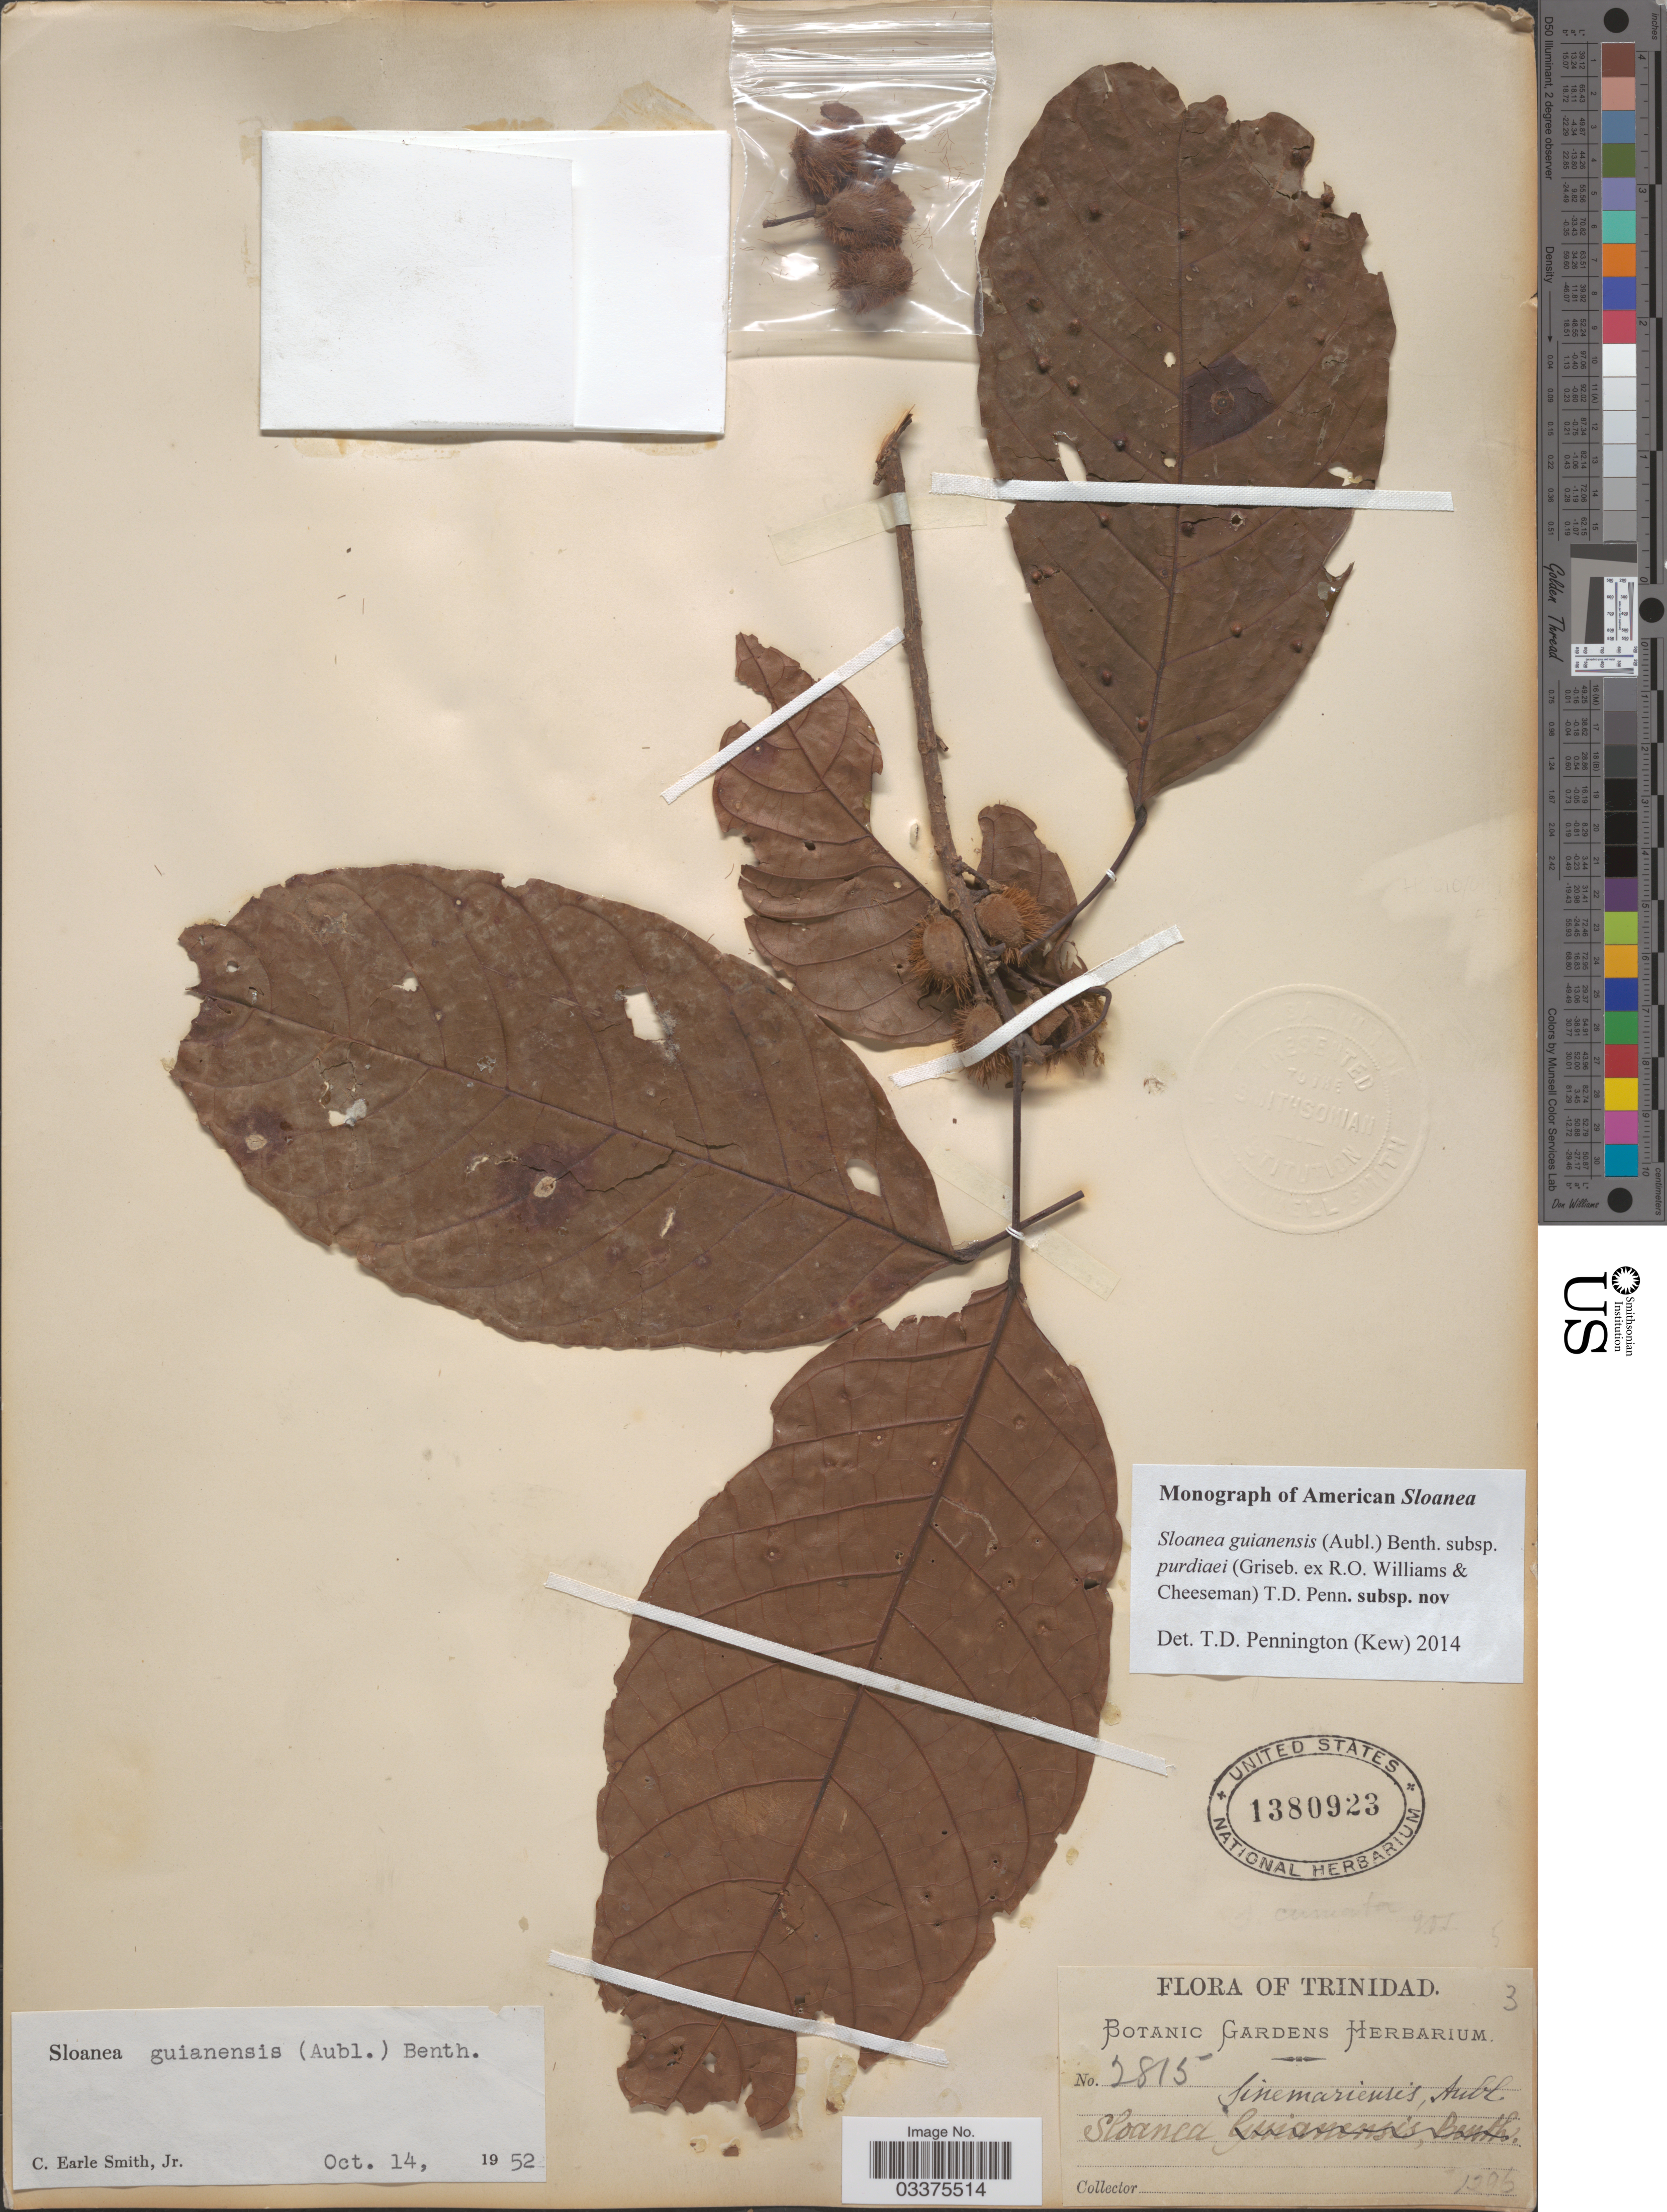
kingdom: Plantae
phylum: Tracheophyta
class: Magnoliopsida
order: Oxalidales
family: Elaeocarpaceae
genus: Sloanea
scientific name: Sloanea guianensis subsp. purdiei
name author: (Griseb. ex R.O. Williams & Cheesman) T.D. Penn.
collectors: ex herb. Botanic Gardens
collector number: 2815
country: Trinidad and Tobago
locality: Trinidad.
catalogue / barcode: US 1380923